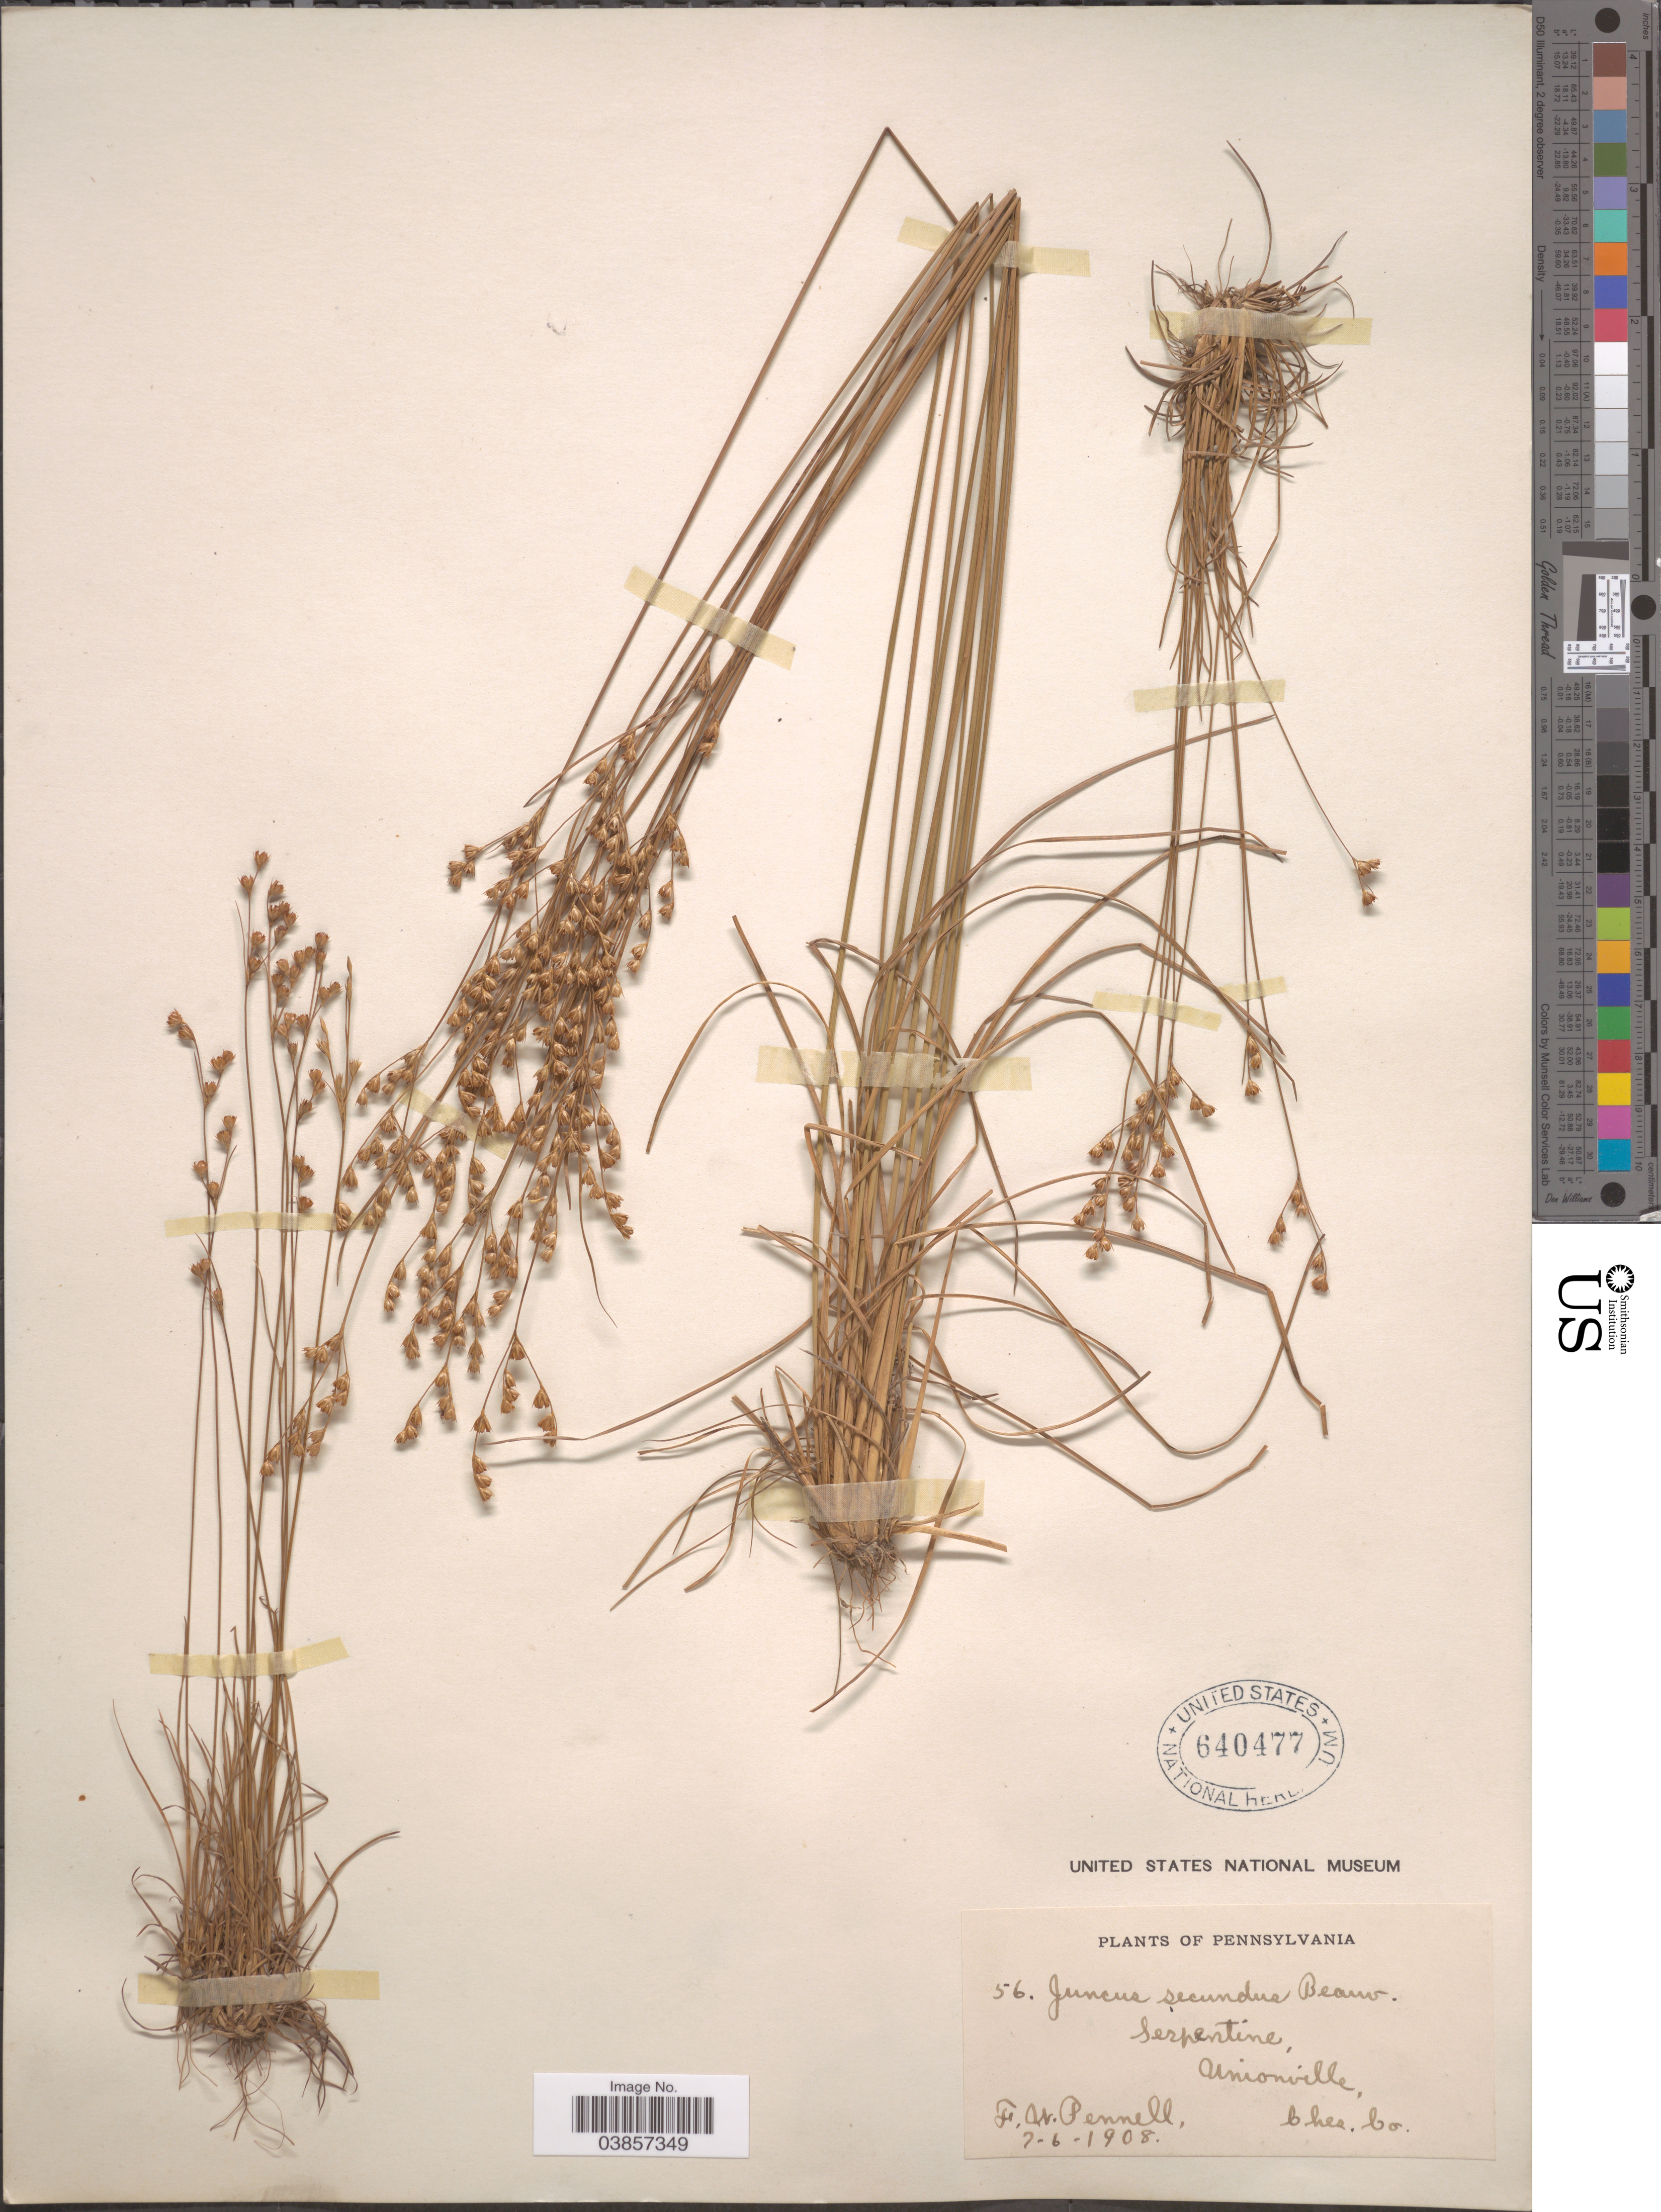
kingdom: Plantae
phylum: Tracheophyta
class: Liliopsida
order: Poales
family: Juncaceae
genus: Juncus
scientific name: Juncus secundus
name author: P. Beauv.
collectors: F. W. Pennell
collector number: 56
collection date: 1908-07-06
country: United States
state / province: Pennsylvania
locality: Unionville. Ches. Co.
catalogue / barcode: US 640477